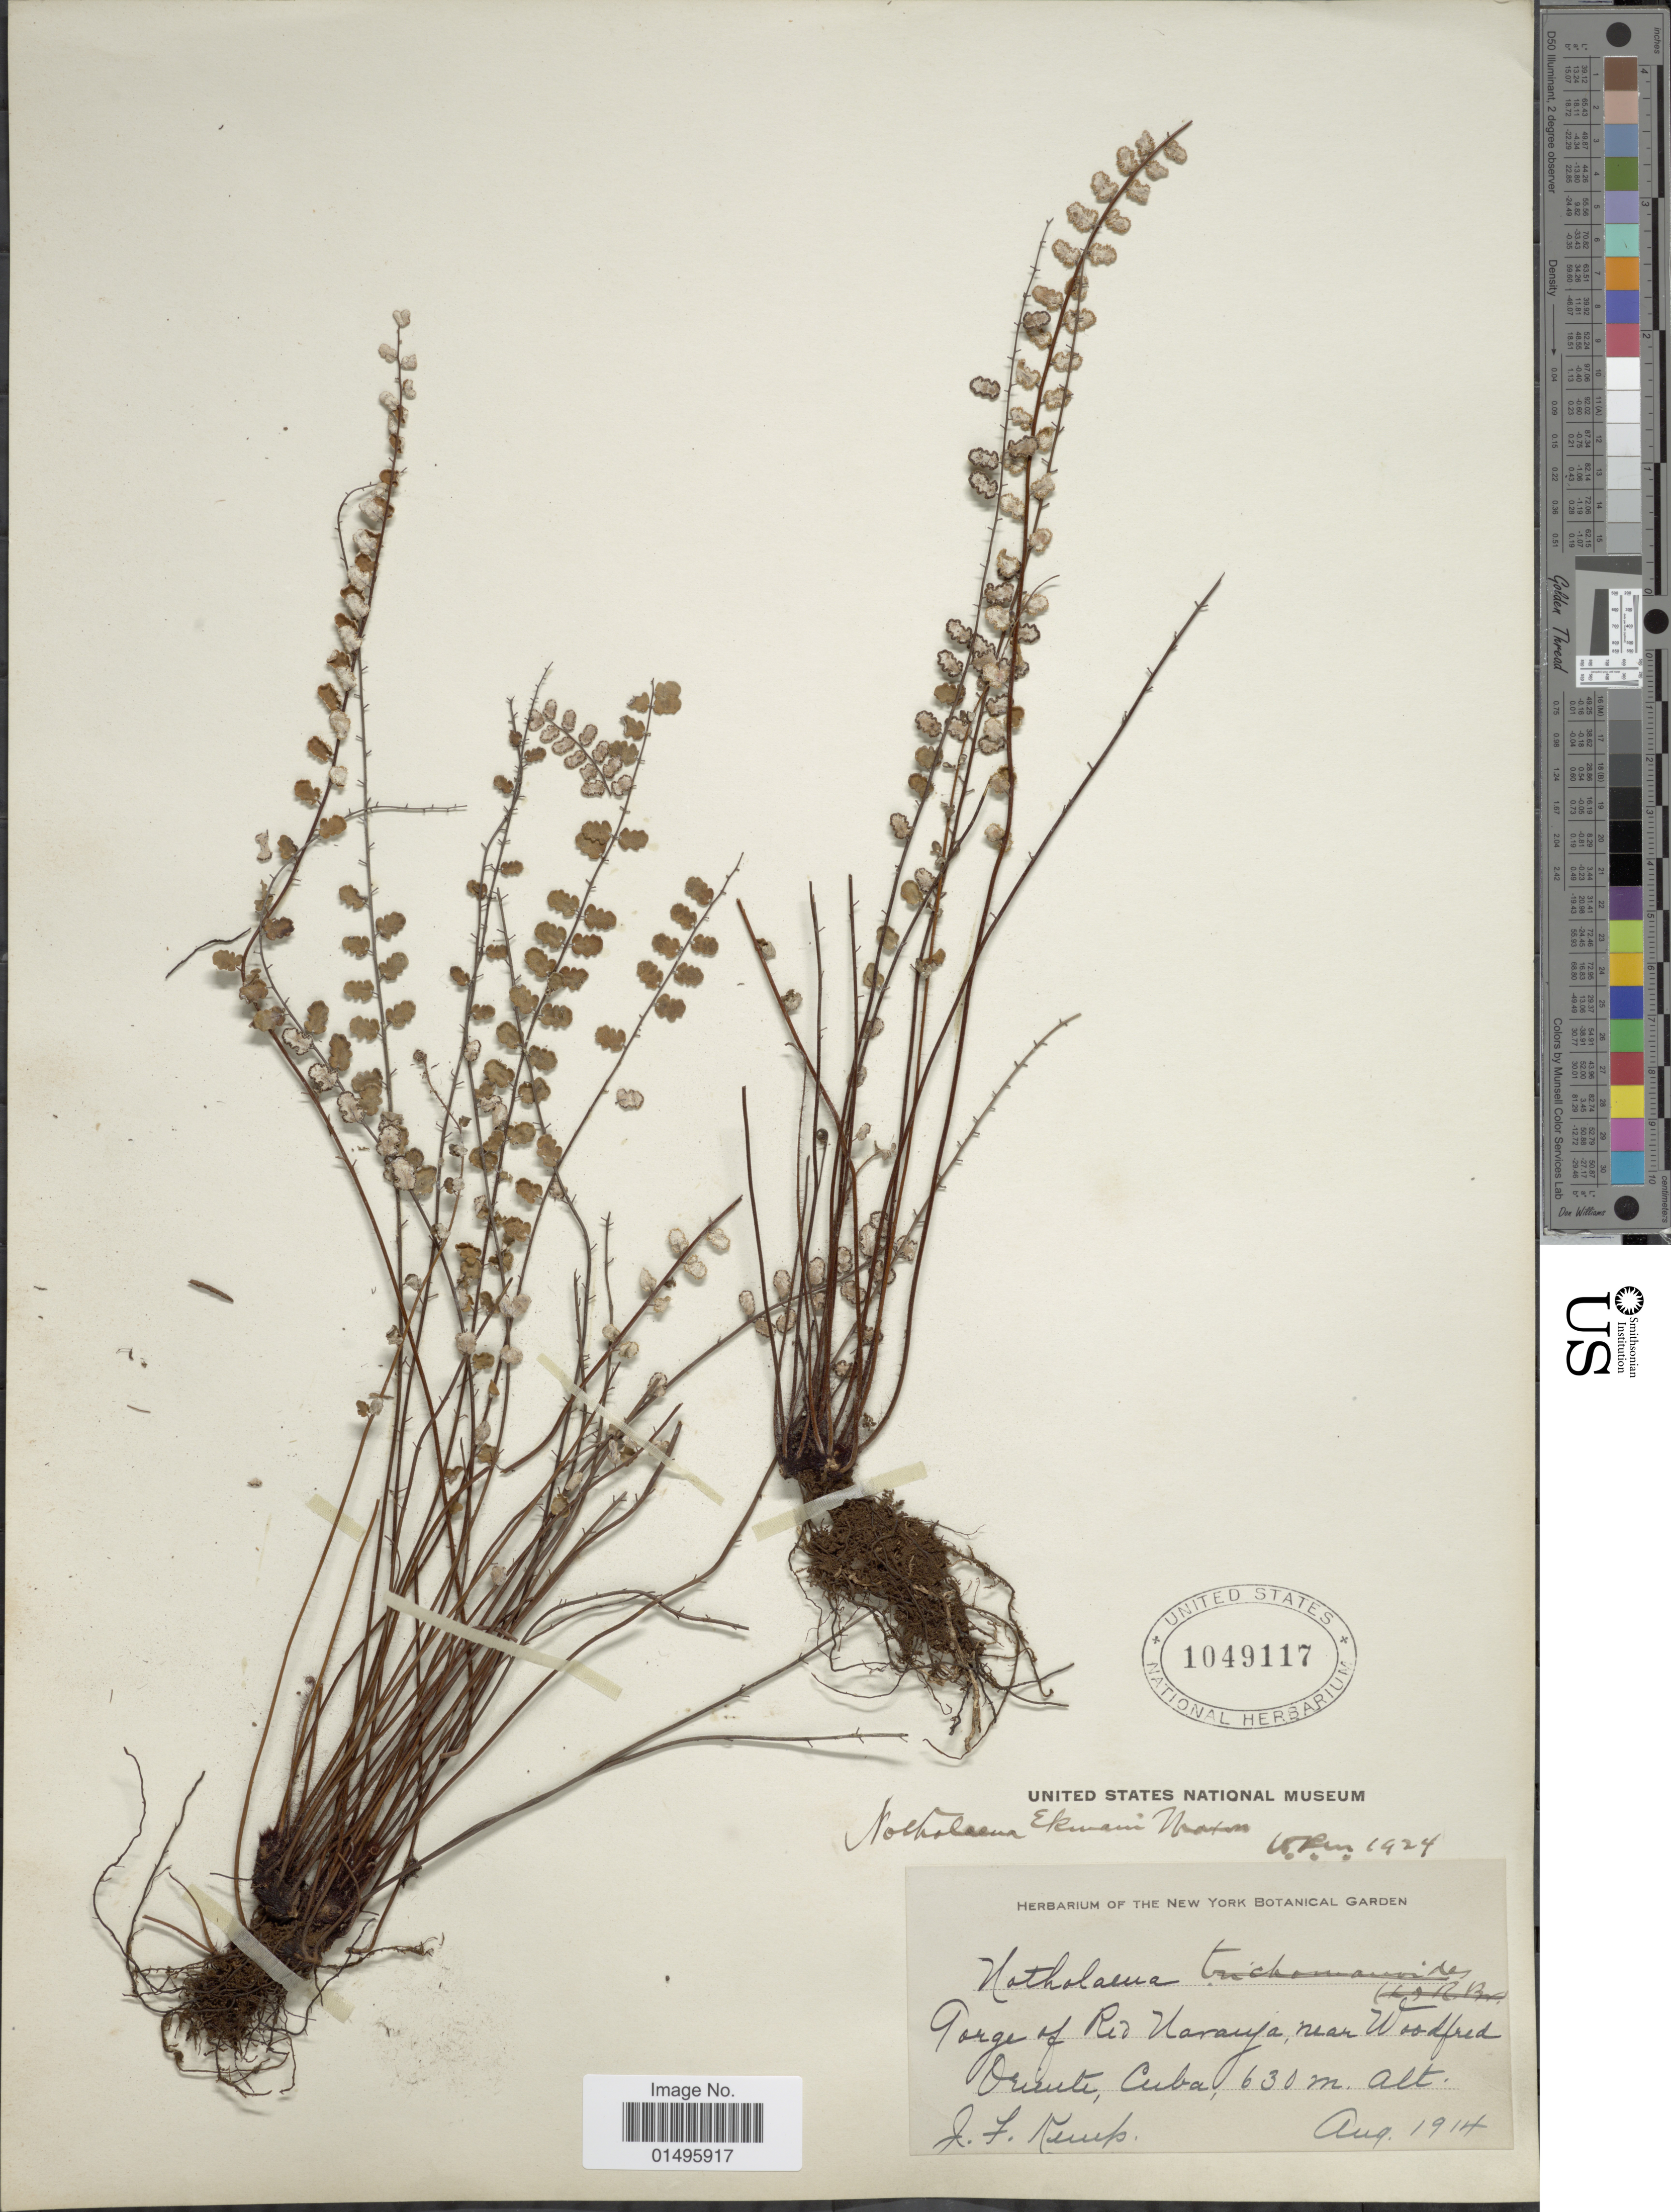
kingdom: Plantae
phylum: Tracheophyta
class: Polypodiopsida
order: Polypodiales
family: Pteridaceae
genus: Notholaena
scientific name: Notholaena ekmanii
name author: Maxon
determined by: Windham, M. D., (UT)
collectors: J. F. Kemp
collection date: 1914-08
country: Cuba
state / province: Oriente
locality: Cuba, Gorge of Rio Harauja, near Woodfred.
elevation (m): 630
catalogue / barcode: US 1049117